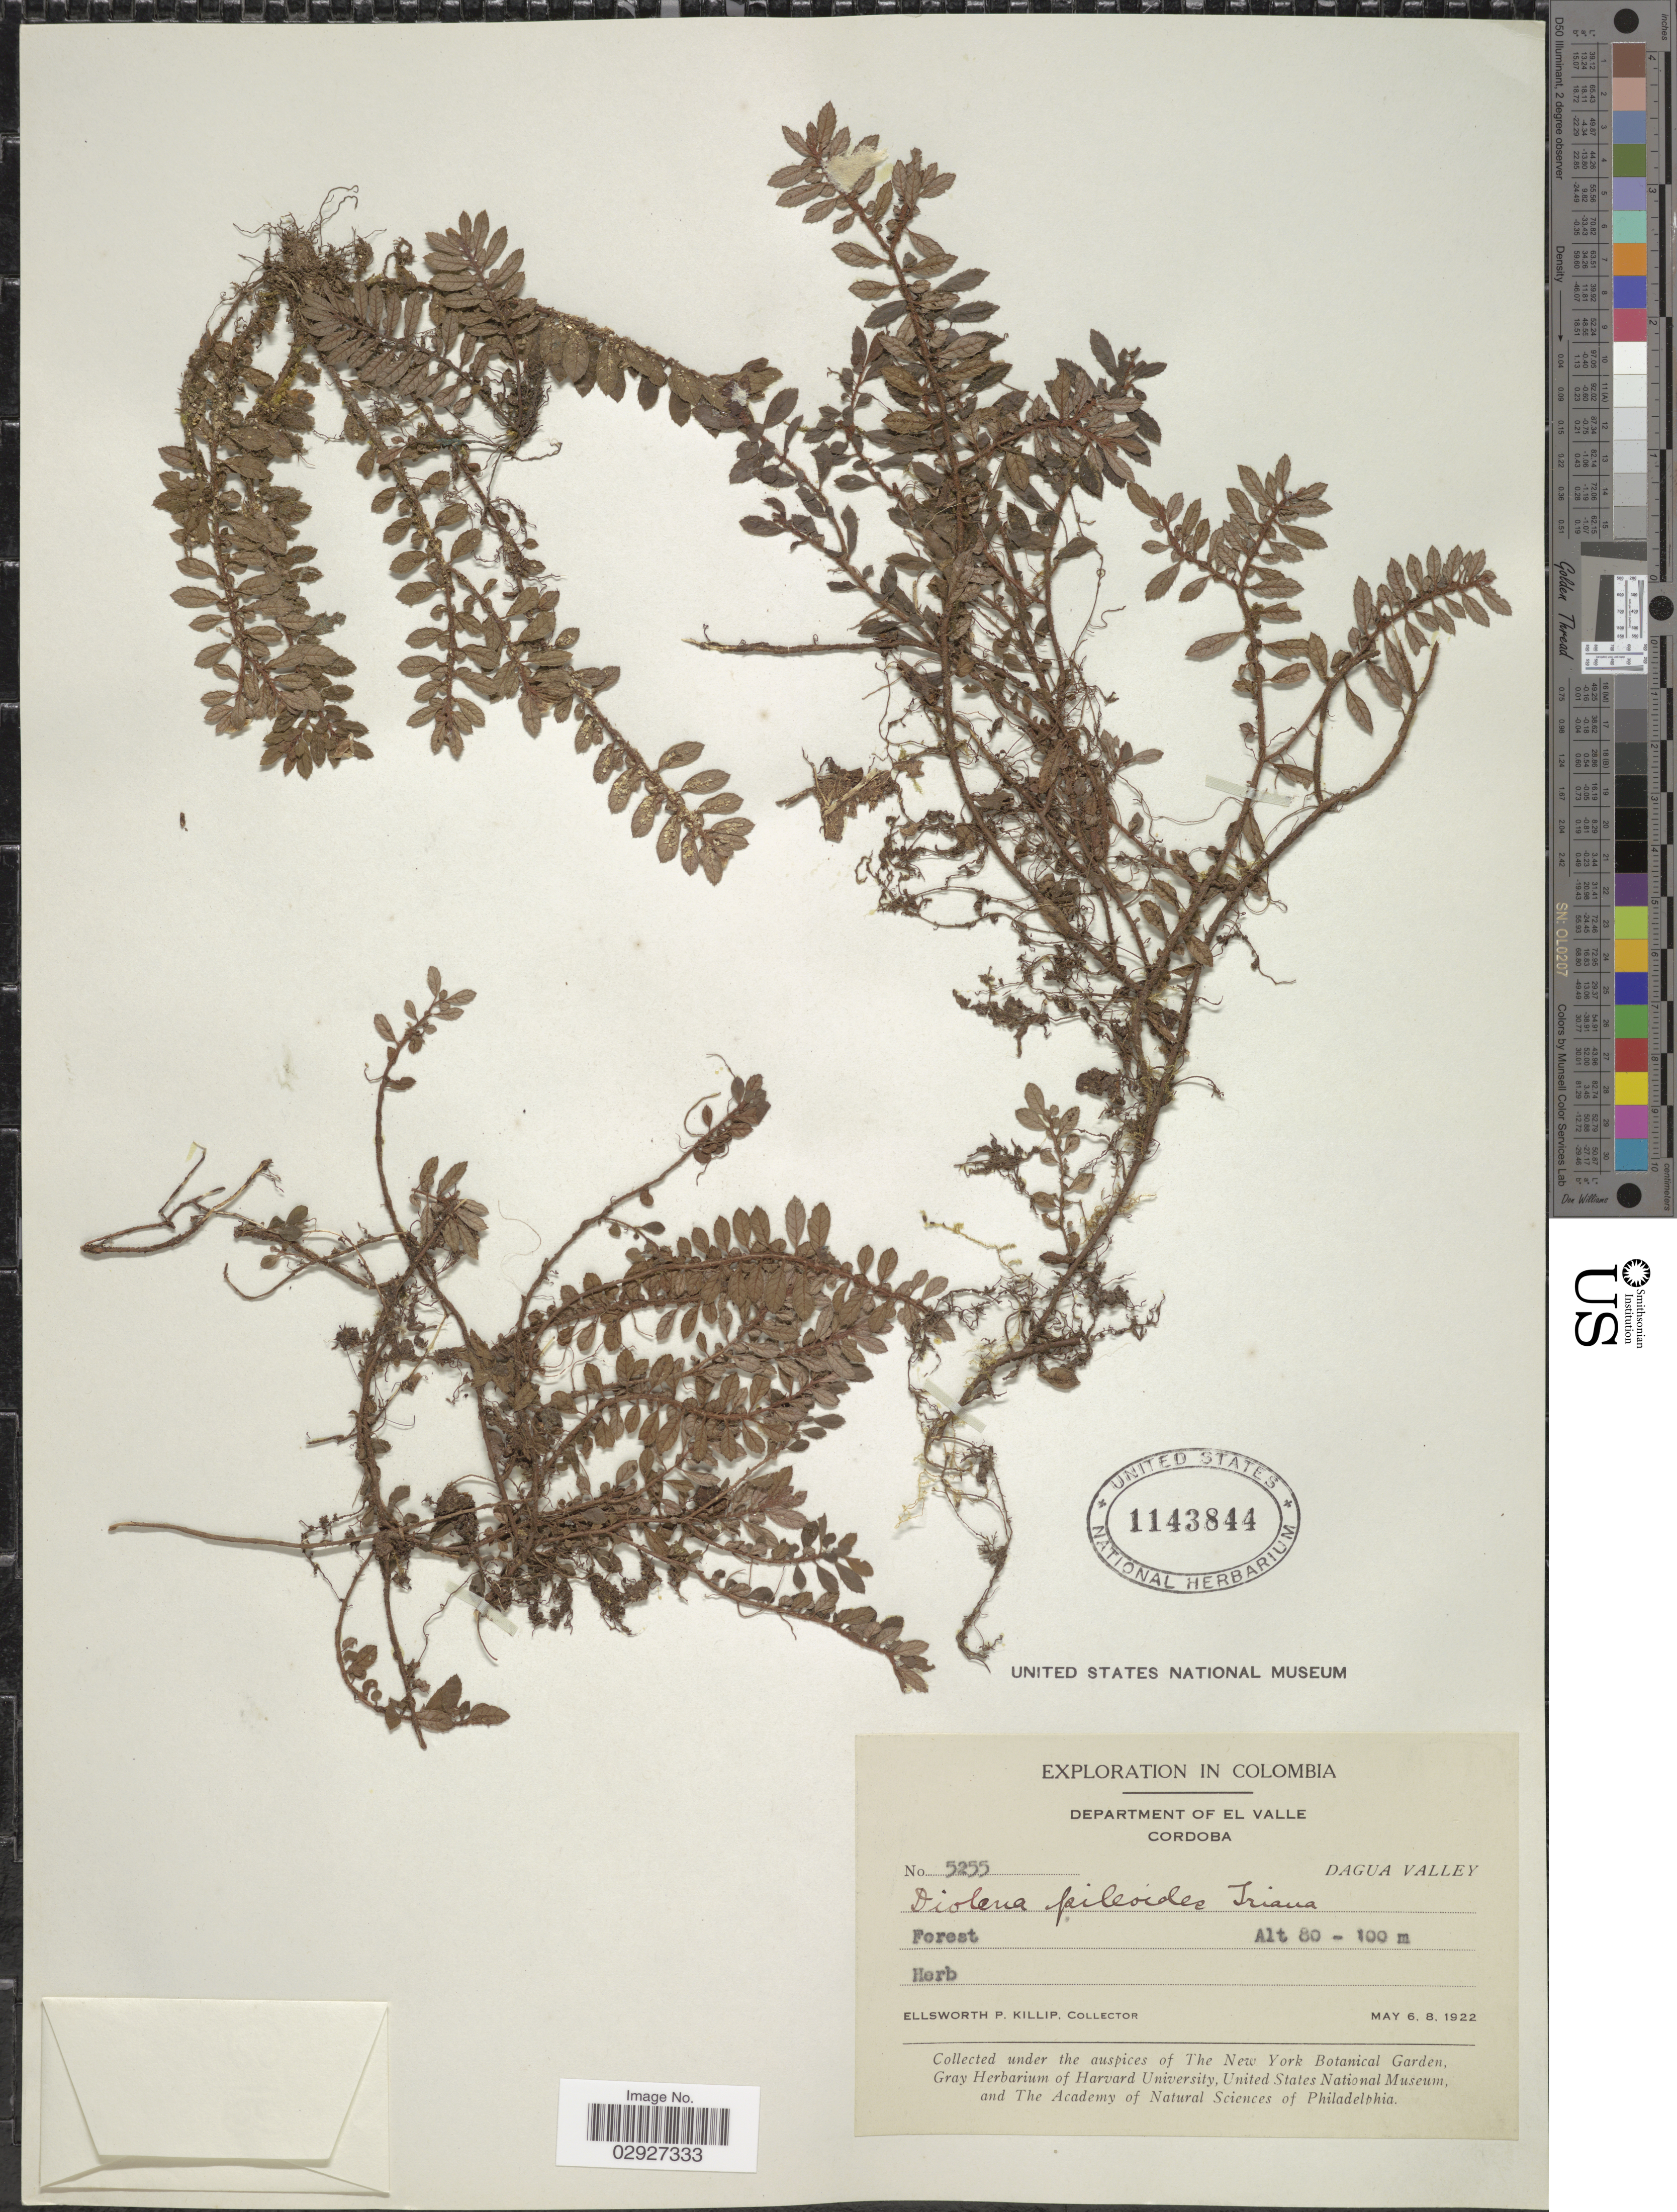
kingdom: Plantae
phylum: Tracheophyta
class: Magnoliopsida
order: Myrtales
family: Melastomataceae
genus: Triolena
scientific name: Triolena pileoides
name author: (Triana) Wurdack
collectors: E. P. Killip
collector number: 5255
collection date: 1922-05-06/1922-05-08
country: Colombia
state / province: Córdoba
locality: Department of El Valle, Cordoba, Dagua Valley.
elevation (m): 80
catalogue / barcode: US 1143844